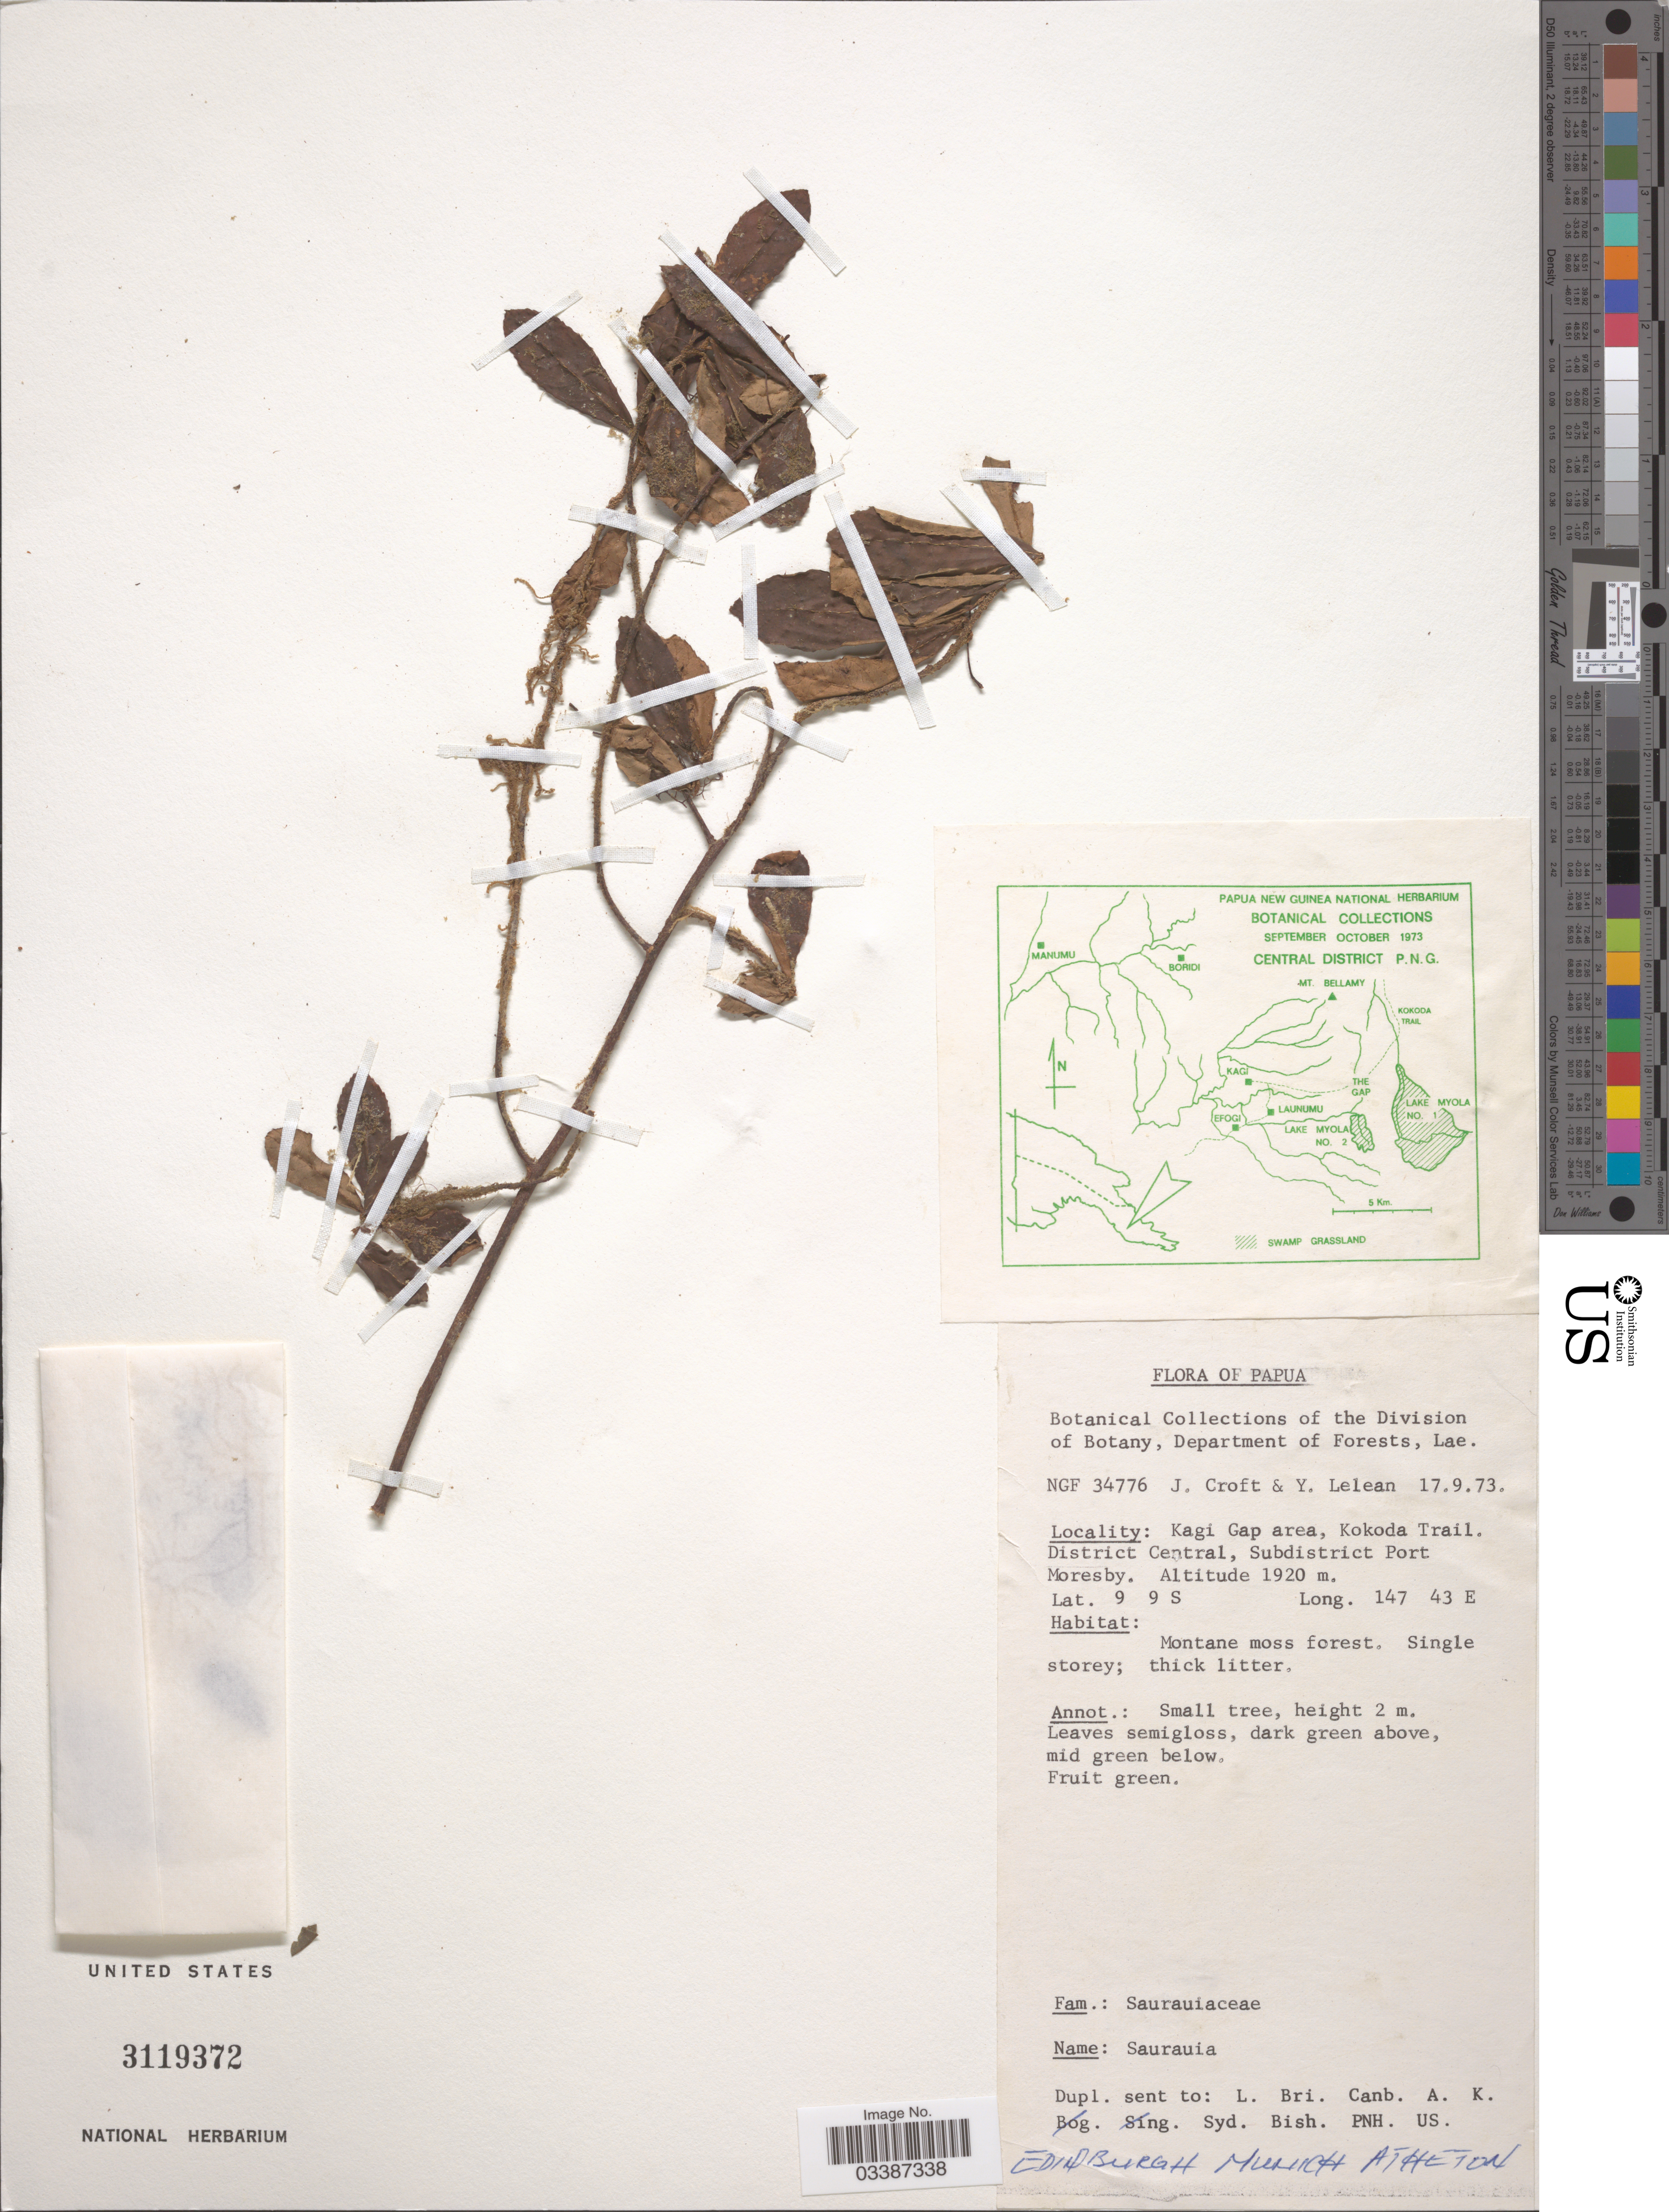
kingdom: Plantae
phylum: Tracheophyta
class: Magnoliopsida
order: Ericales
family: Actinidiaceae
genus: Saurauia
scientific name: Saurauia sp.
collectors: J. Croft & Y. Lelean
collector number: NGF 34776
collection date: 1973-09-17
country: Papua New Guinea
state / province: Central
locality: Papua. Kagi Gap area, Kokoda Trail. District Central, Subdistrict Port Moresby.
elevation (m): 1920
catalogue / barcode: US 3119372